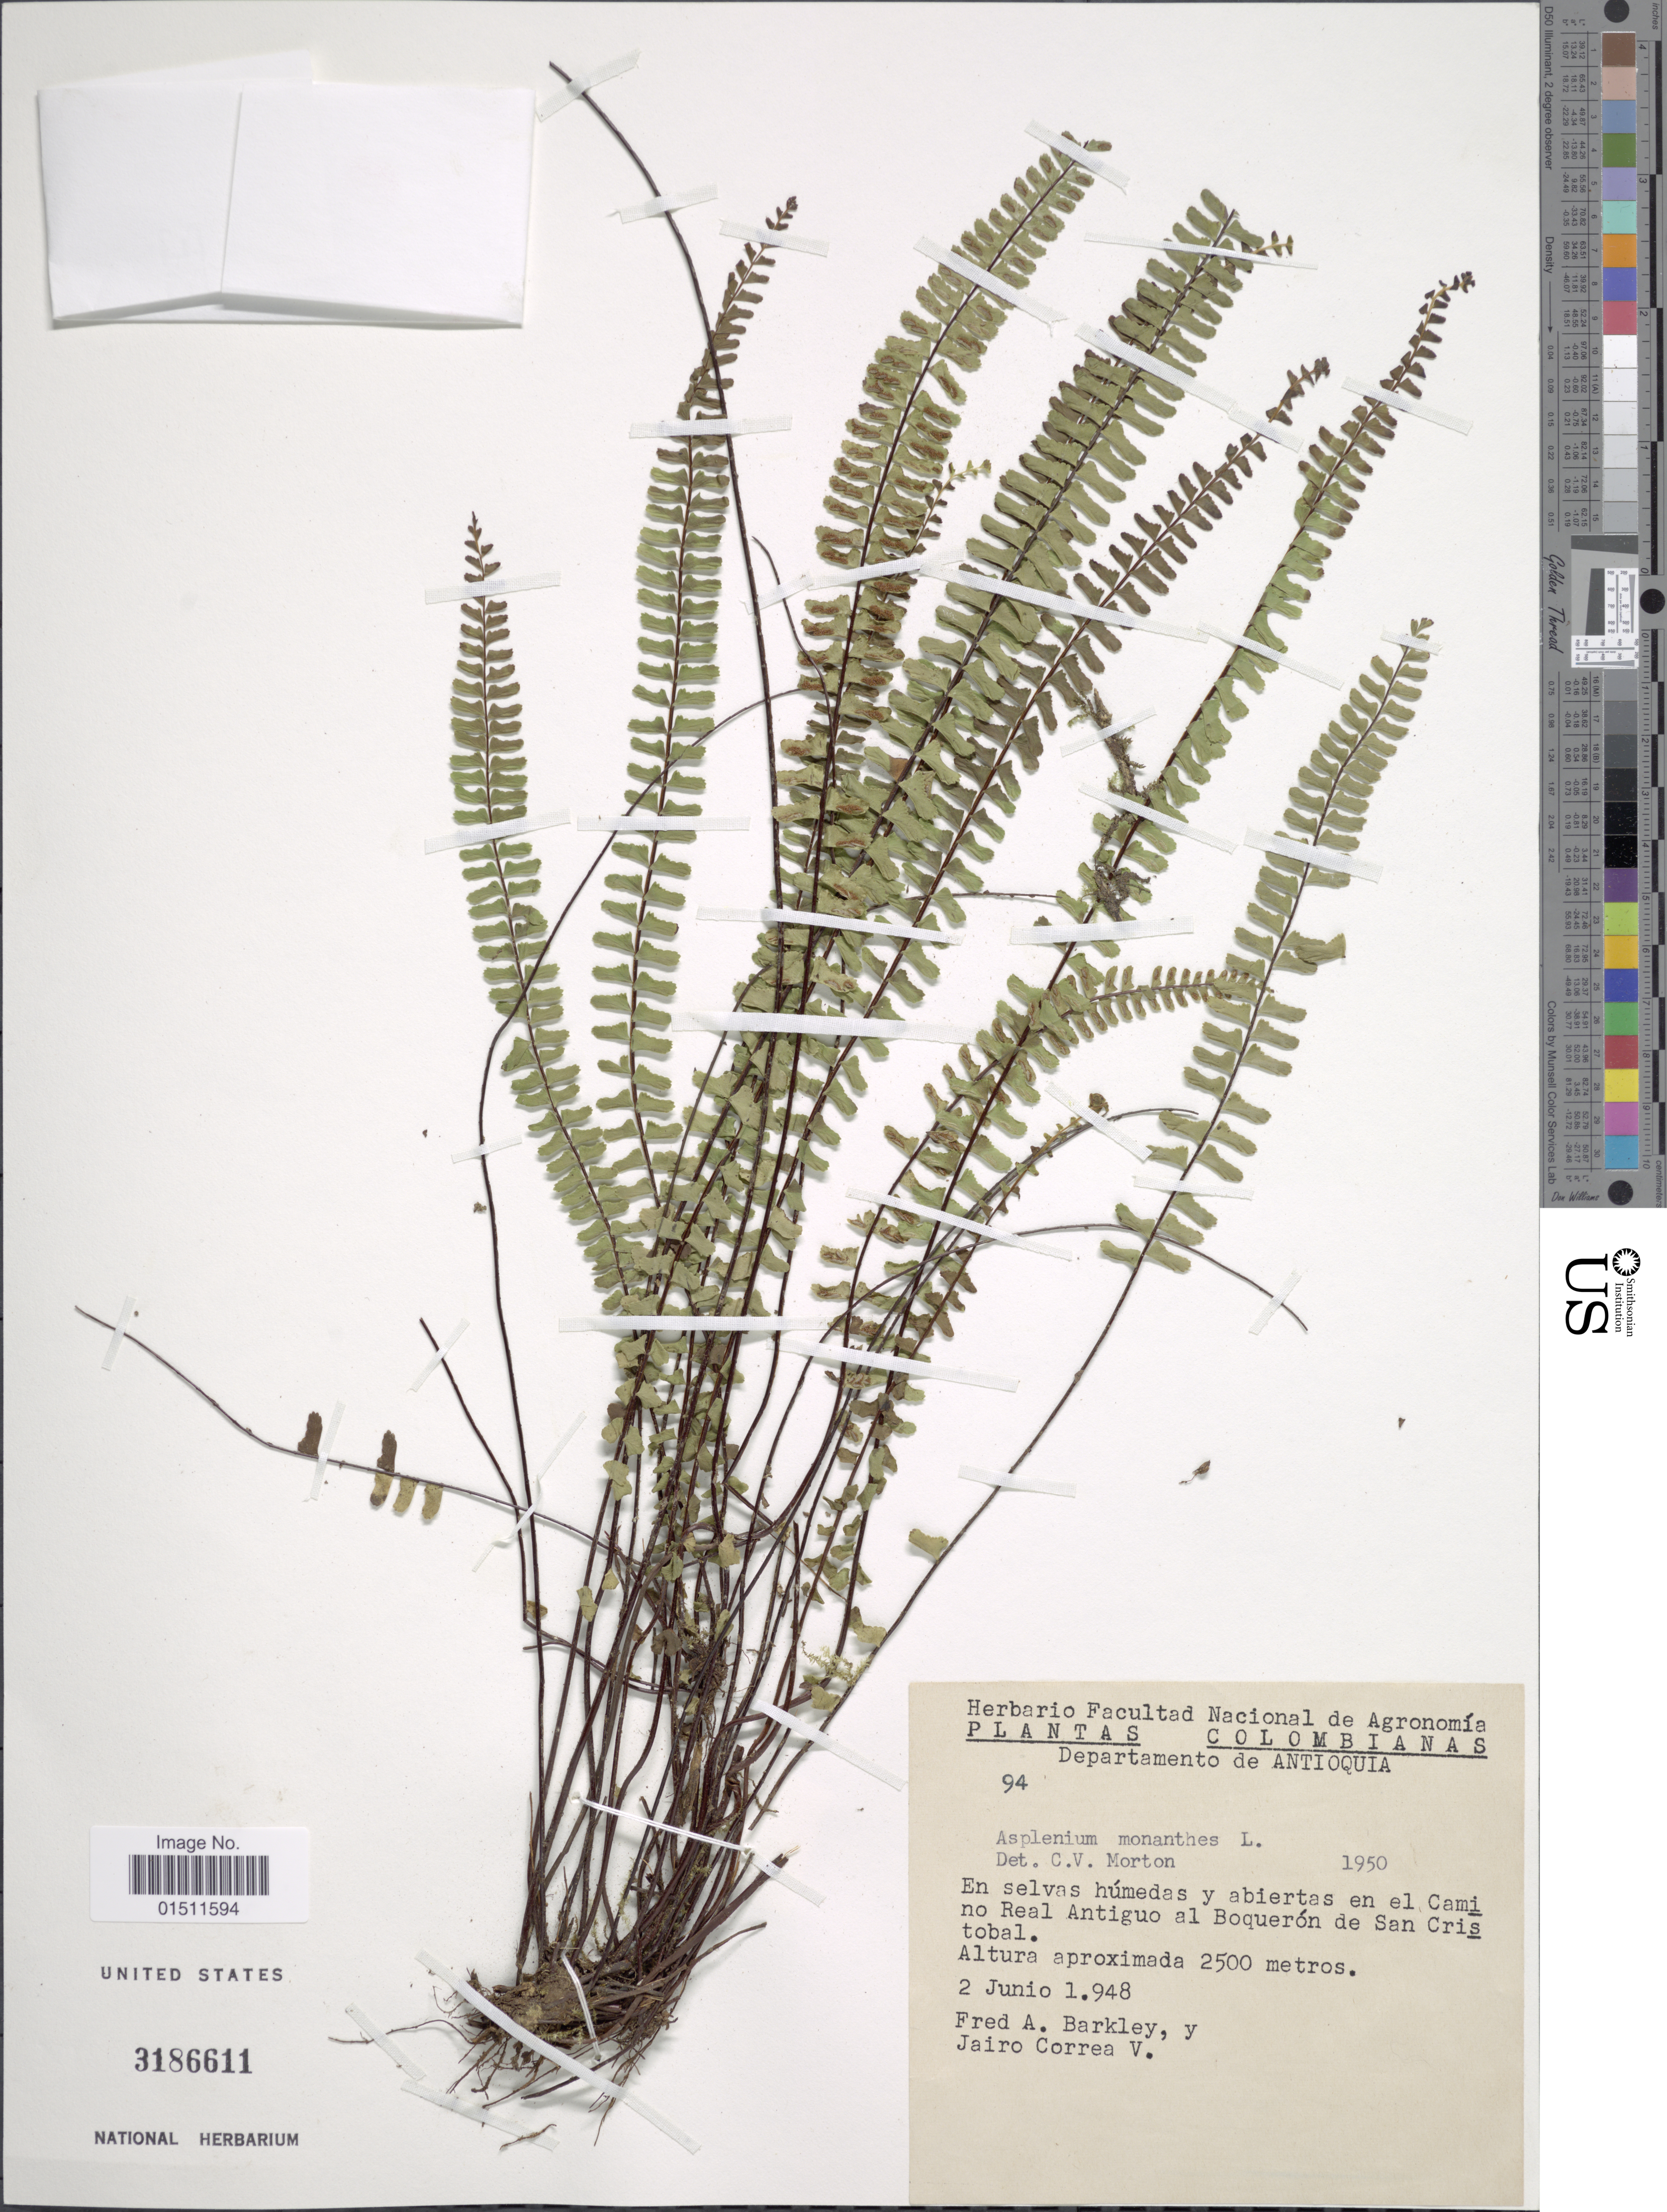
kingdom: Plantae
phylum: Tracheophyta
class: Polypodiopsida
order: Polypodiales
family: Aspleniaceae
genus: Asplenium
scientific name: Asplenium monanthes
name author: L.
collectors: F. A. Barkley & J. Correa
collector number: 94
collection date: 1948-06-02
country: Colombia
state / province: Antioquia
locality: Colombianas, Departamento de Antioquia, en el Cami no Real Antiguo al Boqueron de San Cris tobal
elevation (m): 2500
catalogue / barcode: US 3186611